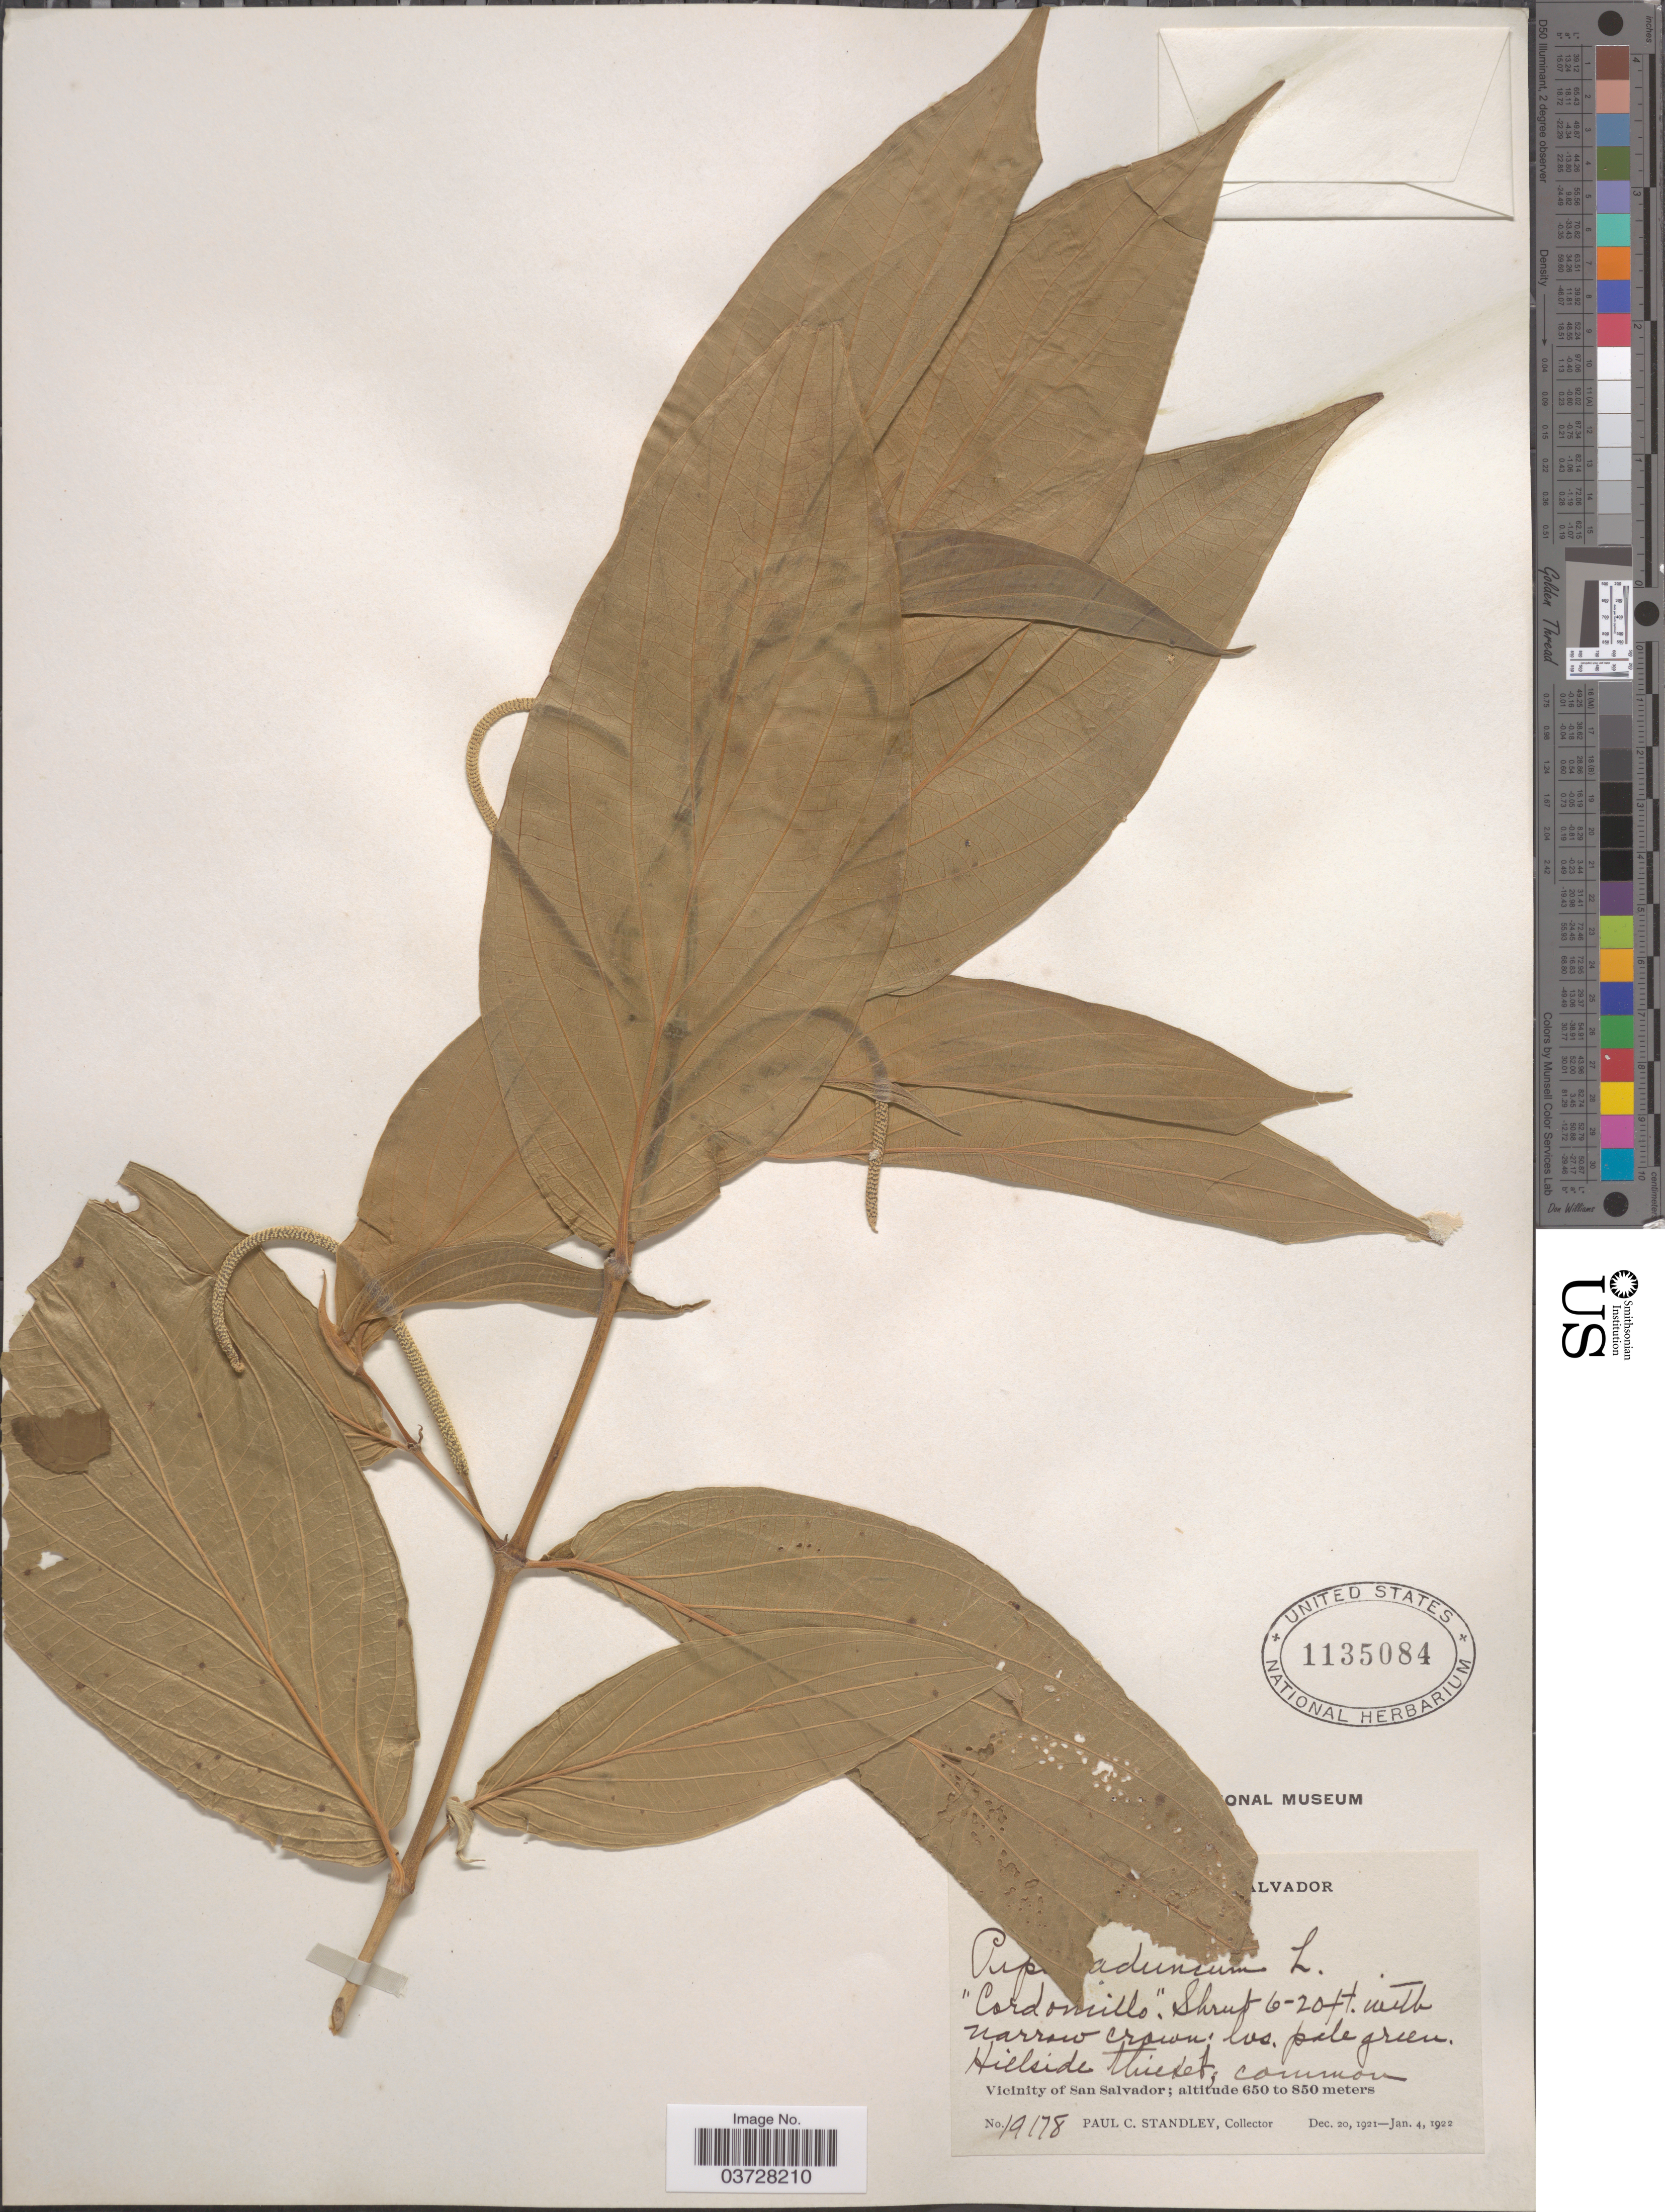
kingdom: Plantae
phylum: Tracheophyta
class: Magnoliopsida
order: Piperales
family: Piperaceae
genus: Piper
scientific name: Piper elongatum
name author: Vahl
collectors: P. C. Standley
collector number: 19178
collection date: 1921-12-20/1922-01-04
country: El Salvador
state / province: San Salvador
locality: Vicinity of San Salvador.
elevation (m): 650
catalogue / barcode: US 1135084